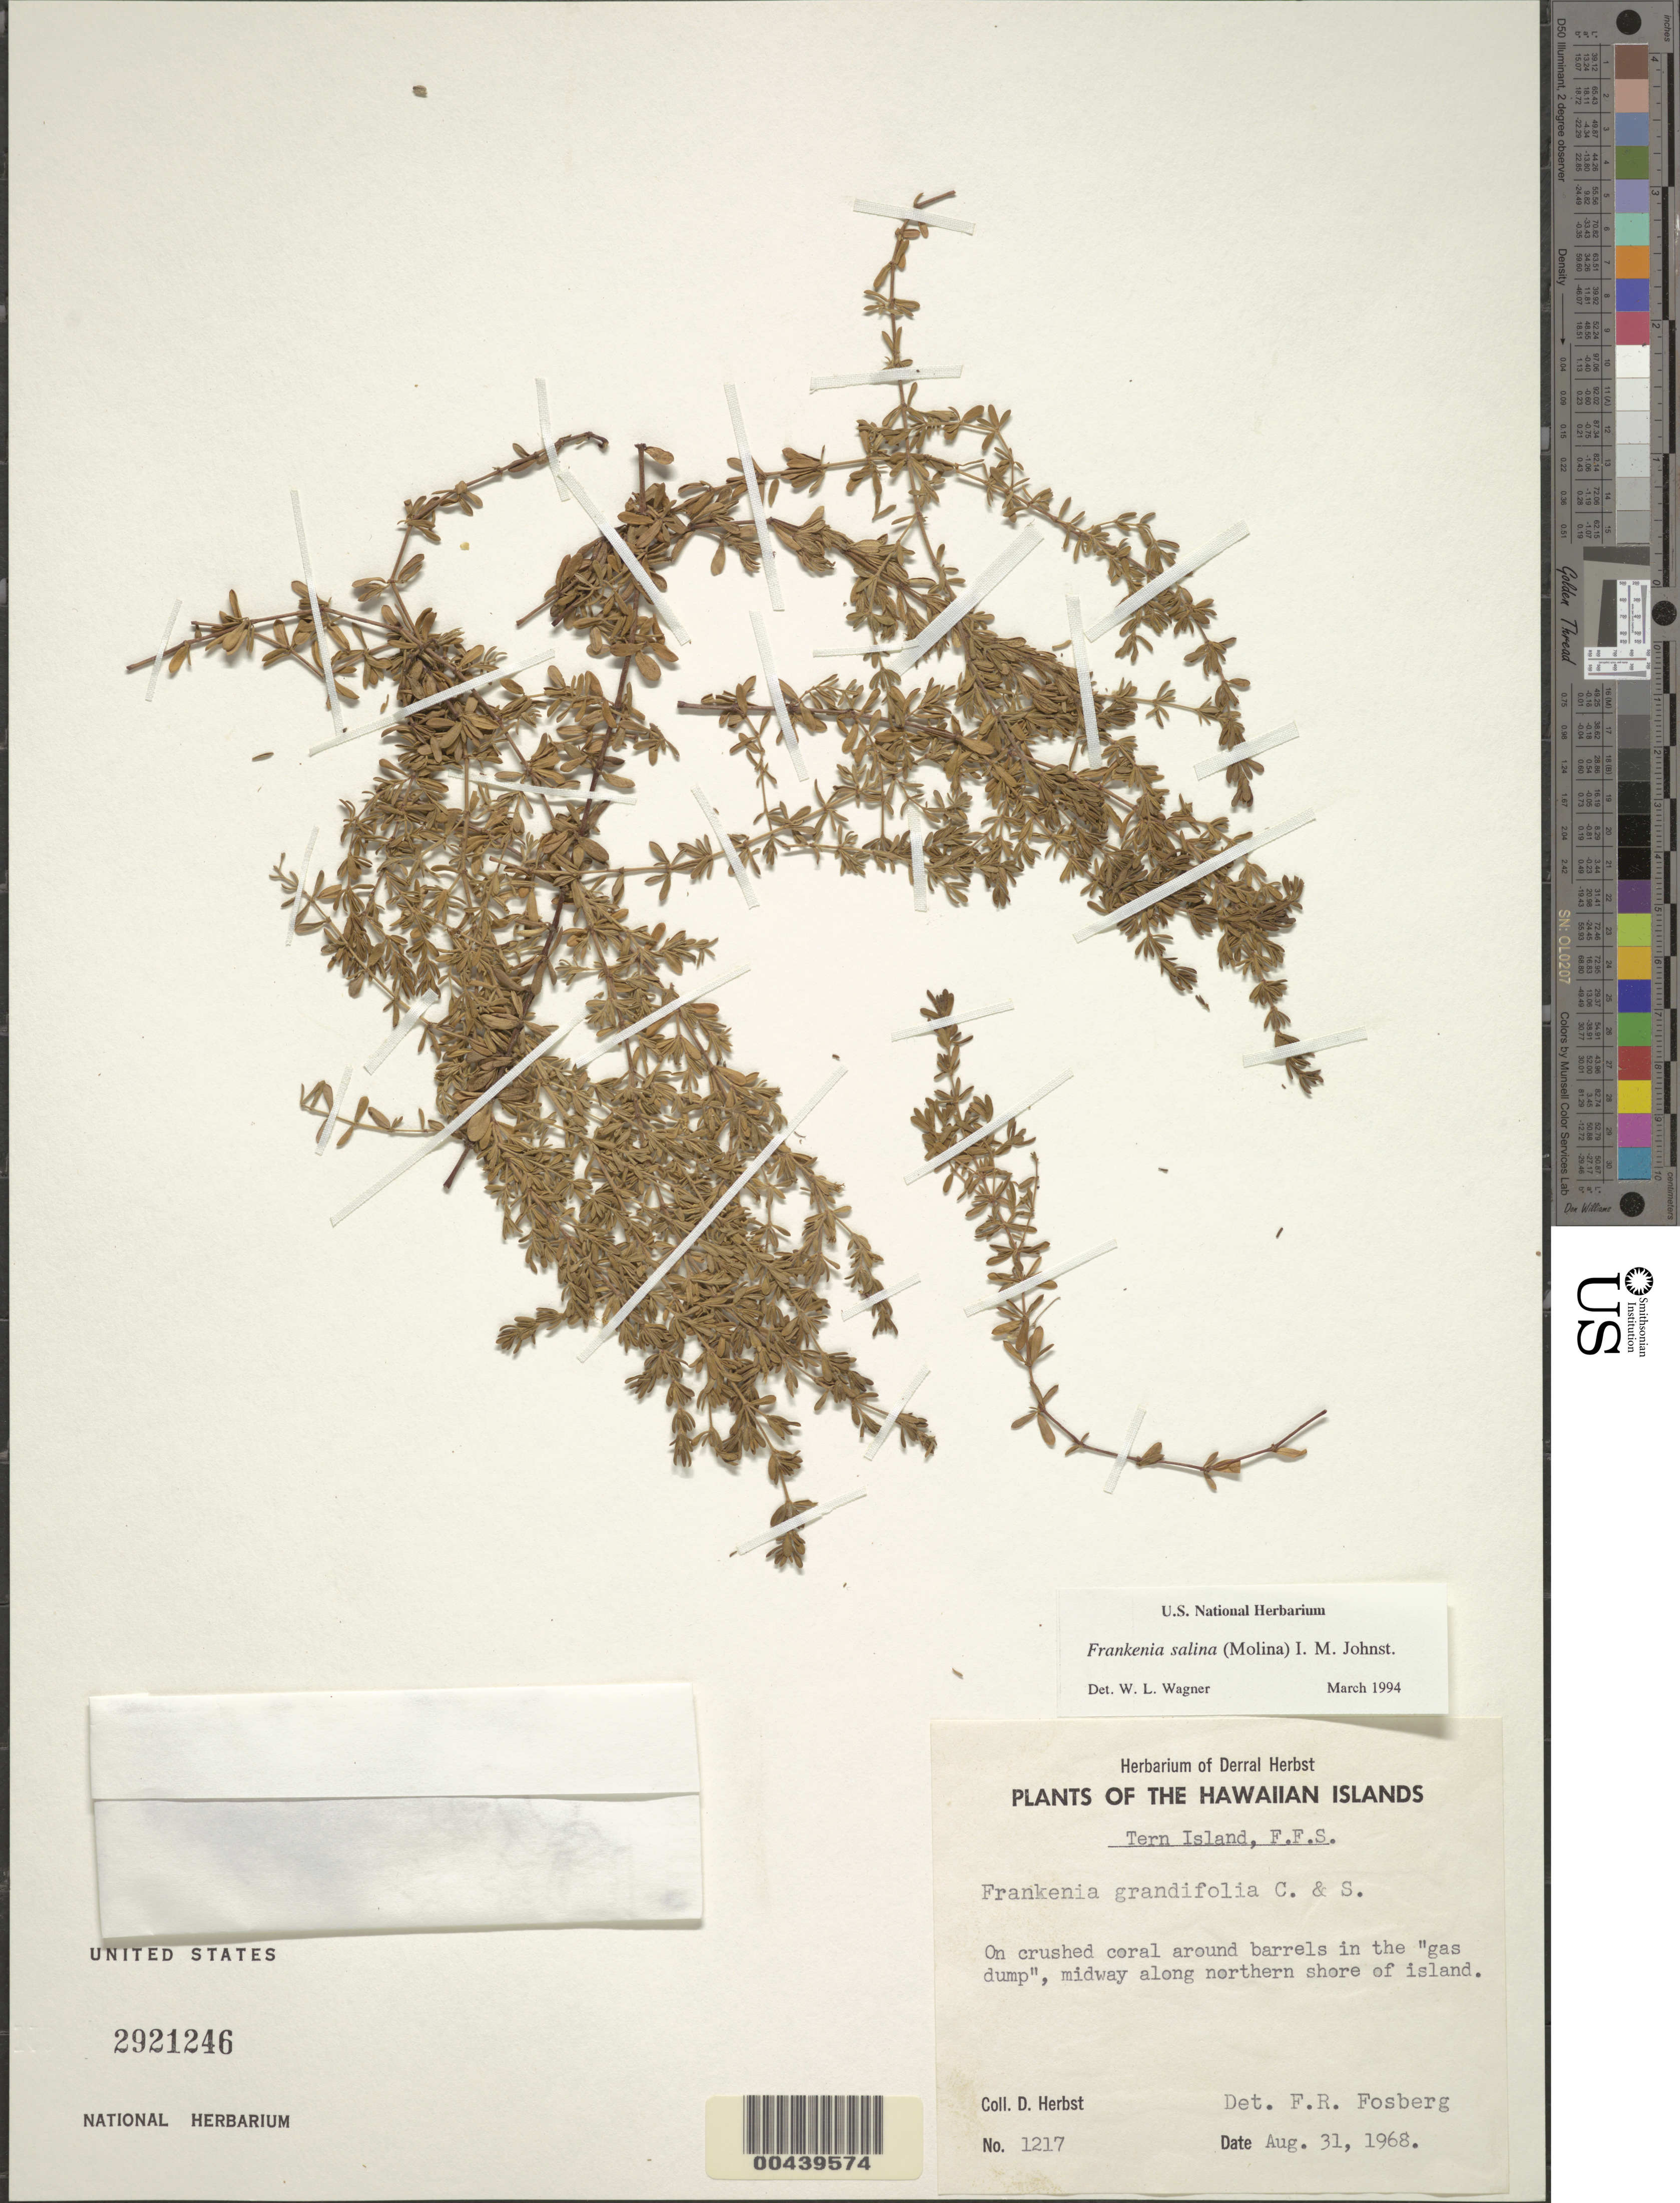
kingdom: Plantae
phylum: Tracheophyta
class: Magnoliopsida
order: Caryophyllales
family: Frankeniaceae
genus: Frankenia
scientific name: Frankenia salina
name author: (Molina) I.M. Johnst.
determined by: Wagner, W. L., (BOT), Smithsonian Institution - National Museum of Natural History (UNITED STATES)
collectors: D. R. Herbst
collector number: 1217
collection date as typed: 31 Aug 1968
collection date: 1968-08-31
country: United States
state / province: Hawaii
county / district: Honolulu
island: French Frigate Shoals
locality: On crushed coral around barrels in the gas dump, midway along northern shore of island, Tern Islet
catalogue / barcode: US 2921246